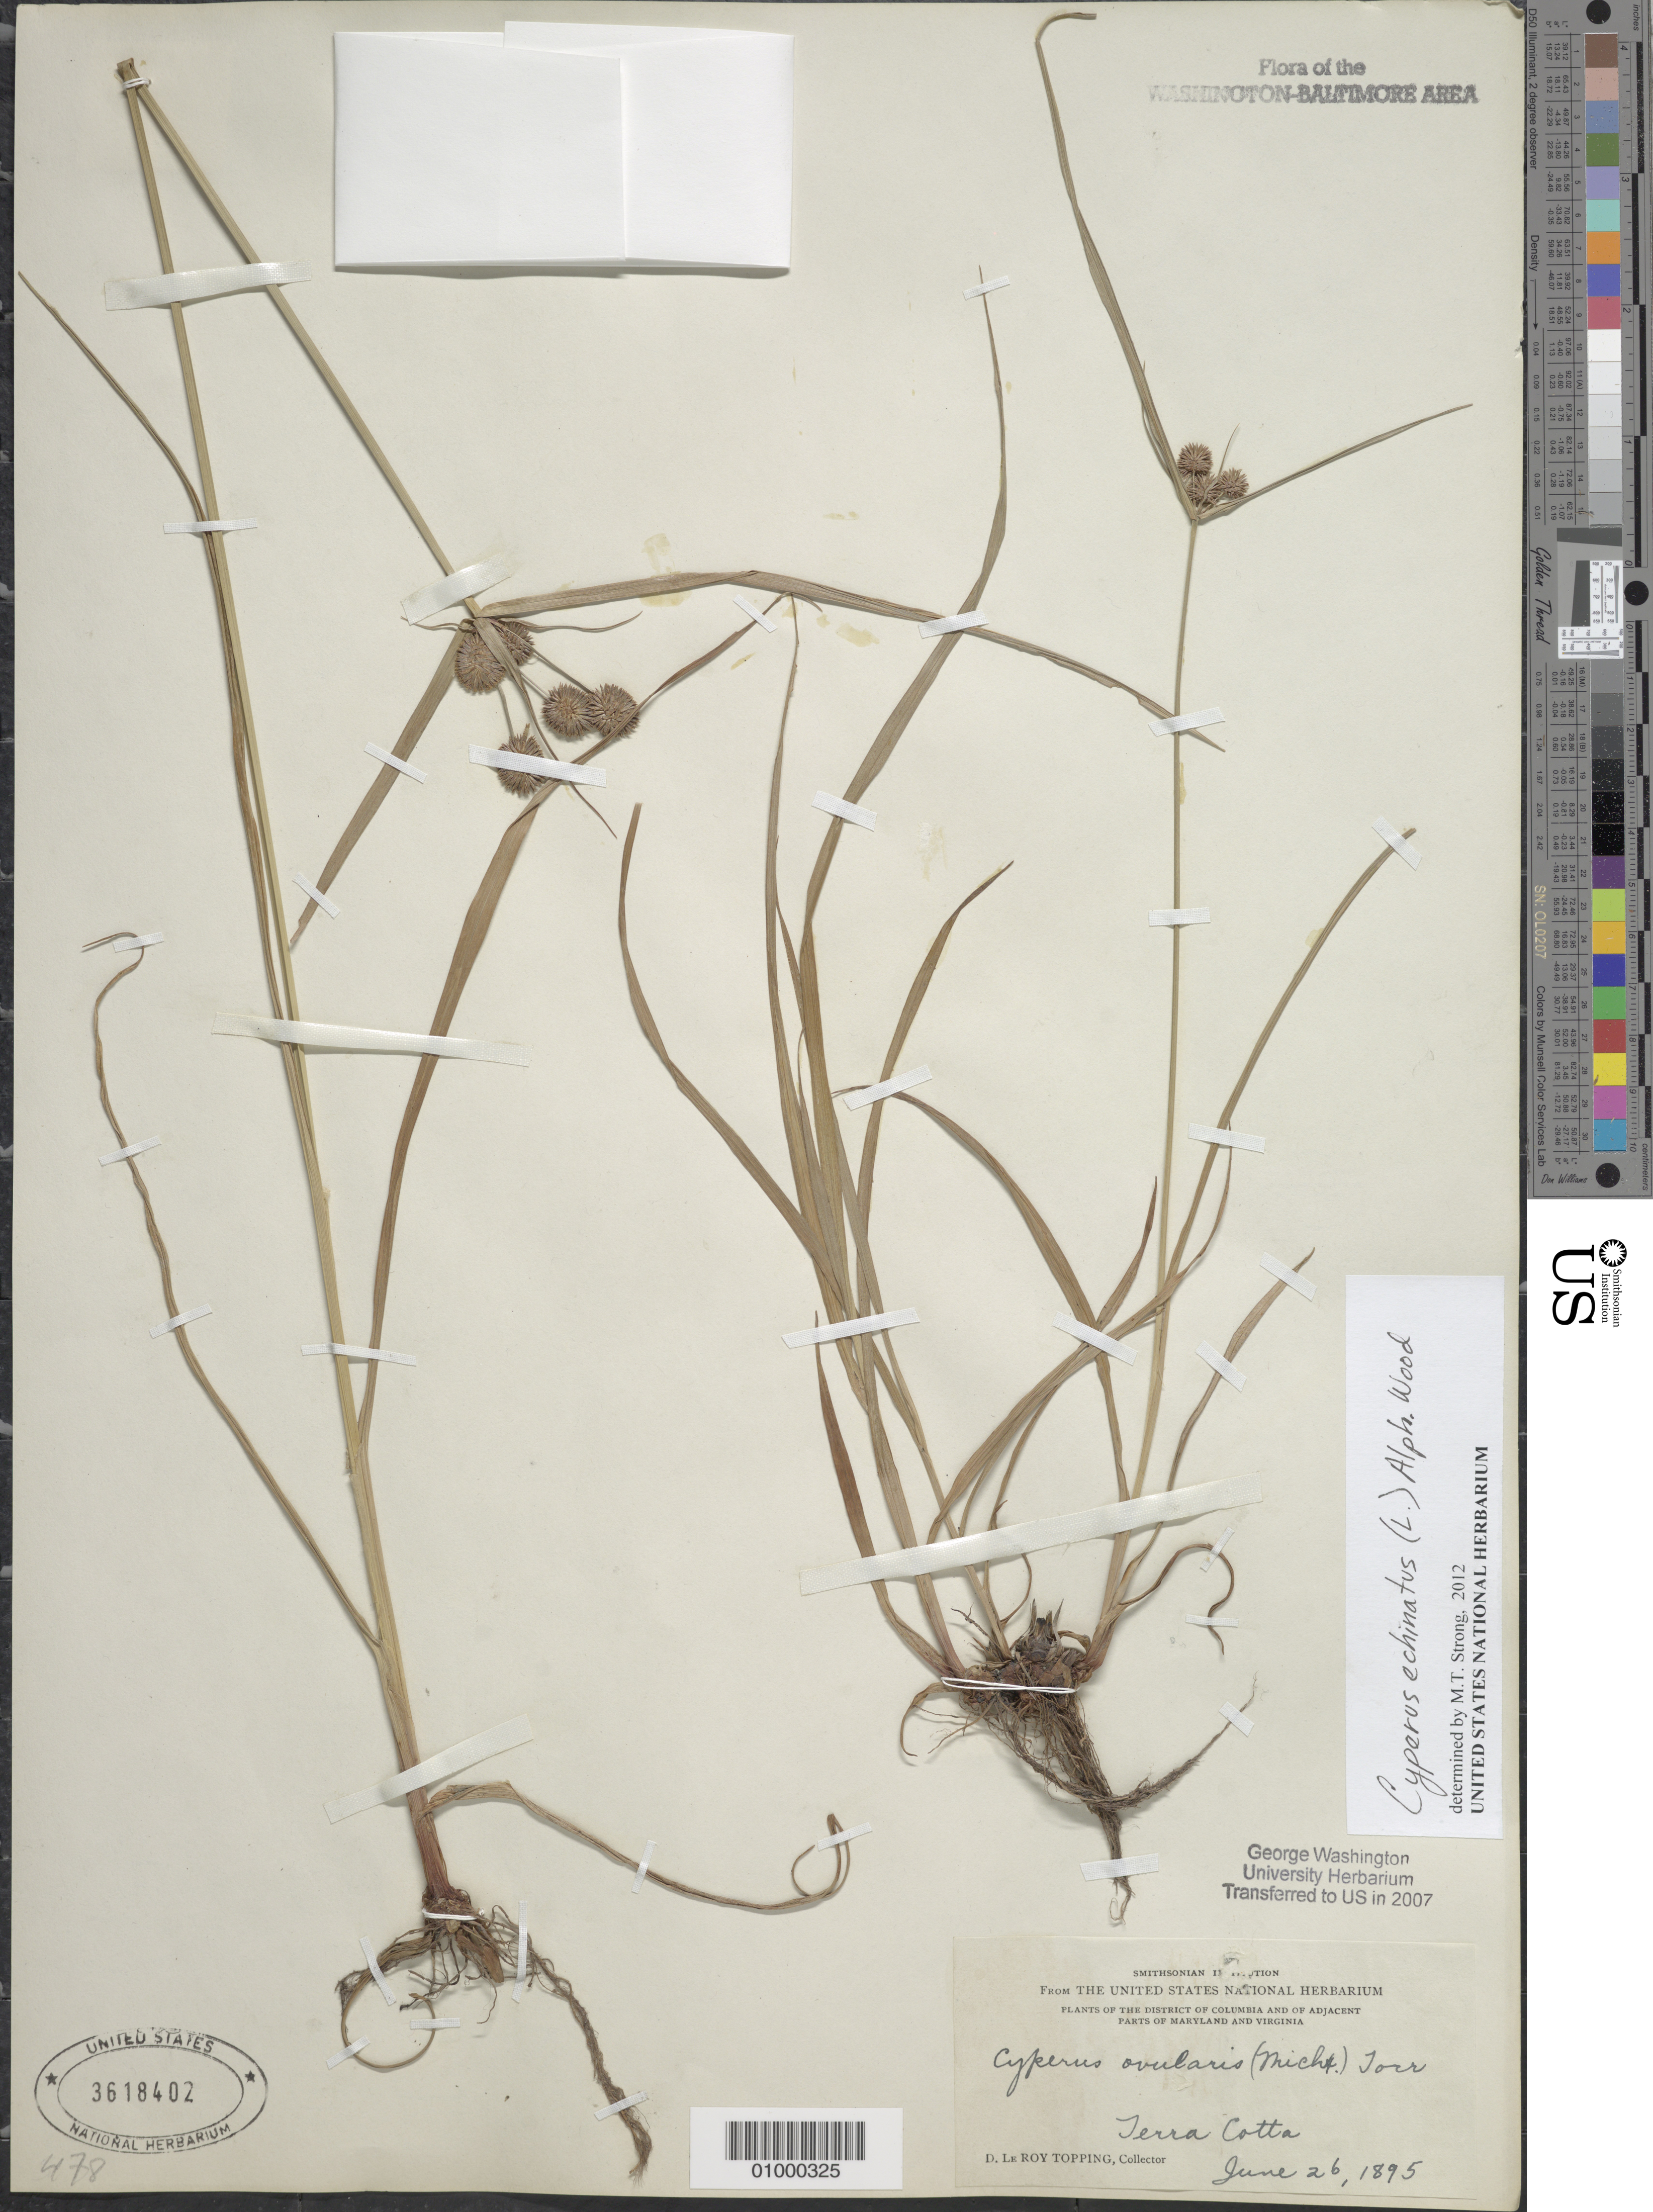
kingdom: Plantae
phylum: Tracheophyta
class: Liliopsida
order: Poales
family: Cyperaceae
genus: Cyperus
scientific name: Cyperus echinatus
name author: (L.) Alph. Wood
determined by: Strong, M. T., (US), Smithsonian Institution - National Museum of Natural History (UNITED STATES)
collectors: D. L. Topping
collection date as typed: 26 Jun 1895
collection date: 1895-06-26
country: United States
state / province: District of Columbia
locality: Terra Cotta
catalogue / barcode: US 3618402